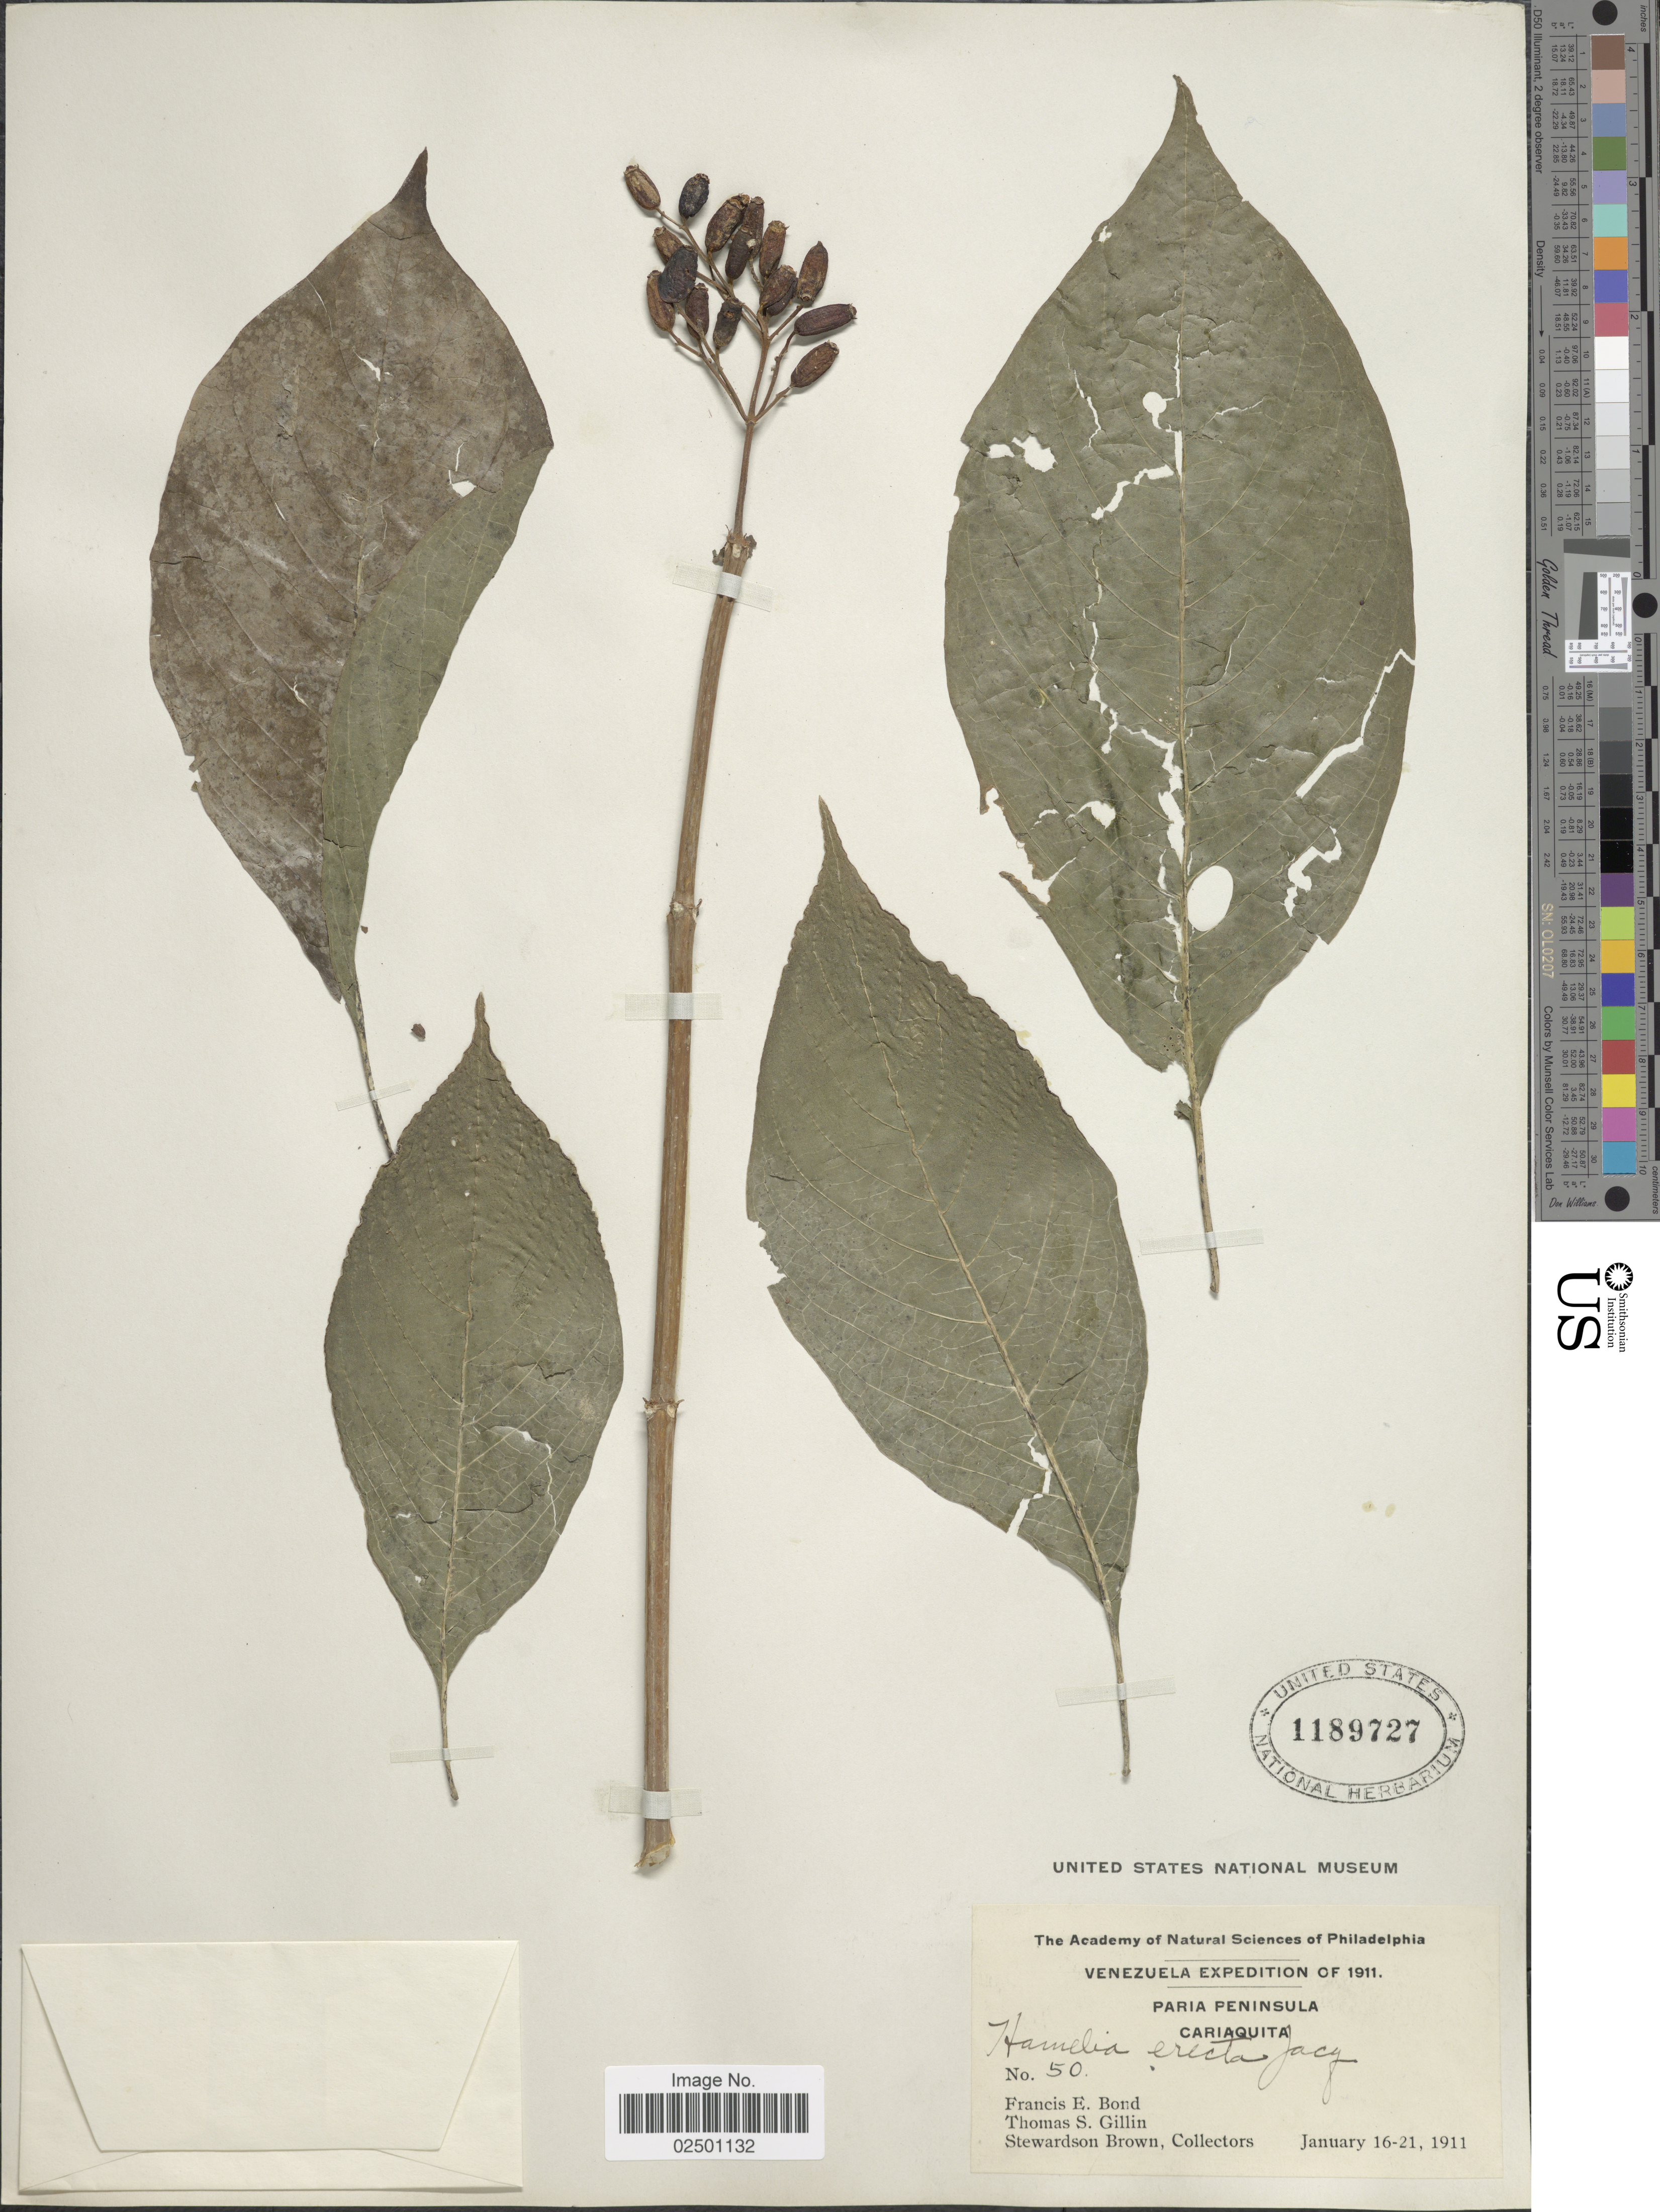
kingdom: Plantae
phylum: Tracheophyta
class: Magnoliopsida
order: Gentianales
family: Rubiaceae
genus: Hamelia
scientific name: Hamelia patens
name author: Jacq.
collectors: F. Bond, T. Gillin & S. Brown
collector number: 50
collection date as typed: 16-21 January 1911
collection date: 1911-01-16/1911-01-21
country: Venezuela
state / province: Sucre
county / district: Valdez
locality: Paria Peninsula, Cariaquito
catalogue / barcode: US 1189727